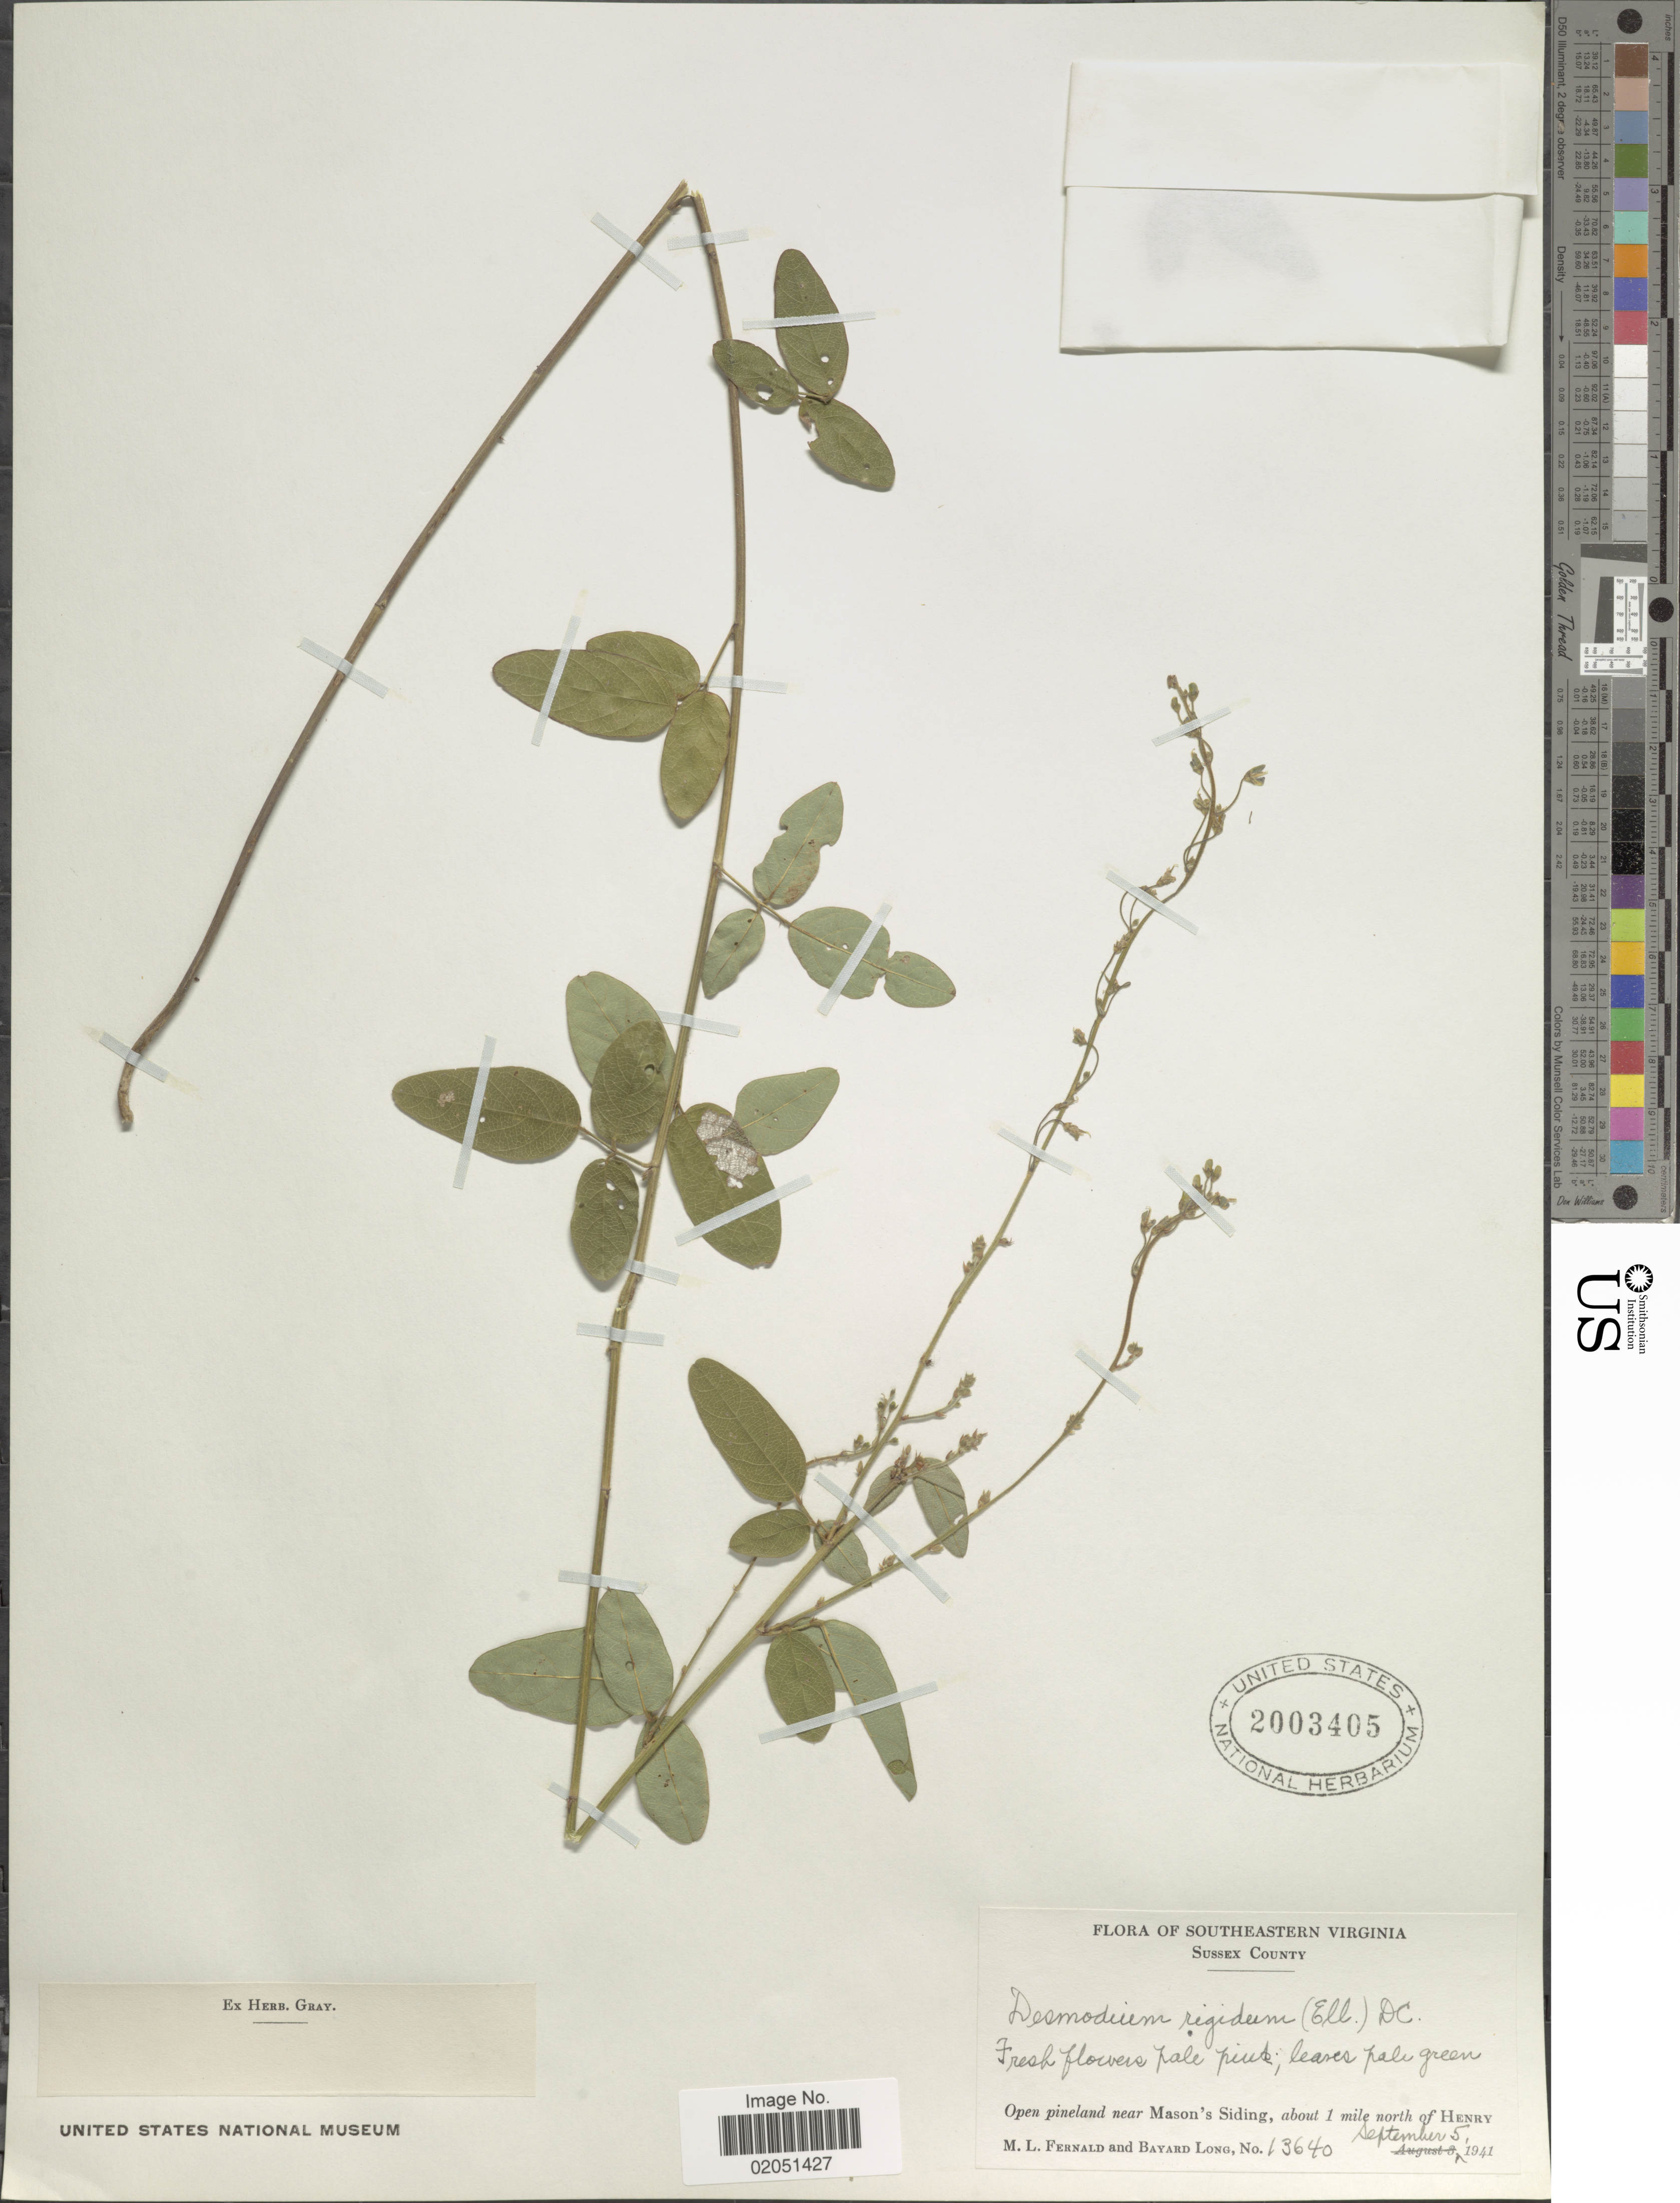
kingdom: Plantae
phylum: Tracheophyta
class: Magnoliopsida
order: Fabales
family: Fabaceae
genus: Desmodium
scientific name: Desmodium rigidum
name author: (Elliott) DC.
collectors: M. L. Fernald & B. Long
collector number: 13640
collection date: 1941-09-05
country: United States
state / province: Virginia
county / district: Sussex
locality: Southeastern Virginia, Sussex County, open pineland near Mason's Siding, about 1 mile north of Henry.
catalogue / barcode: US 2003405